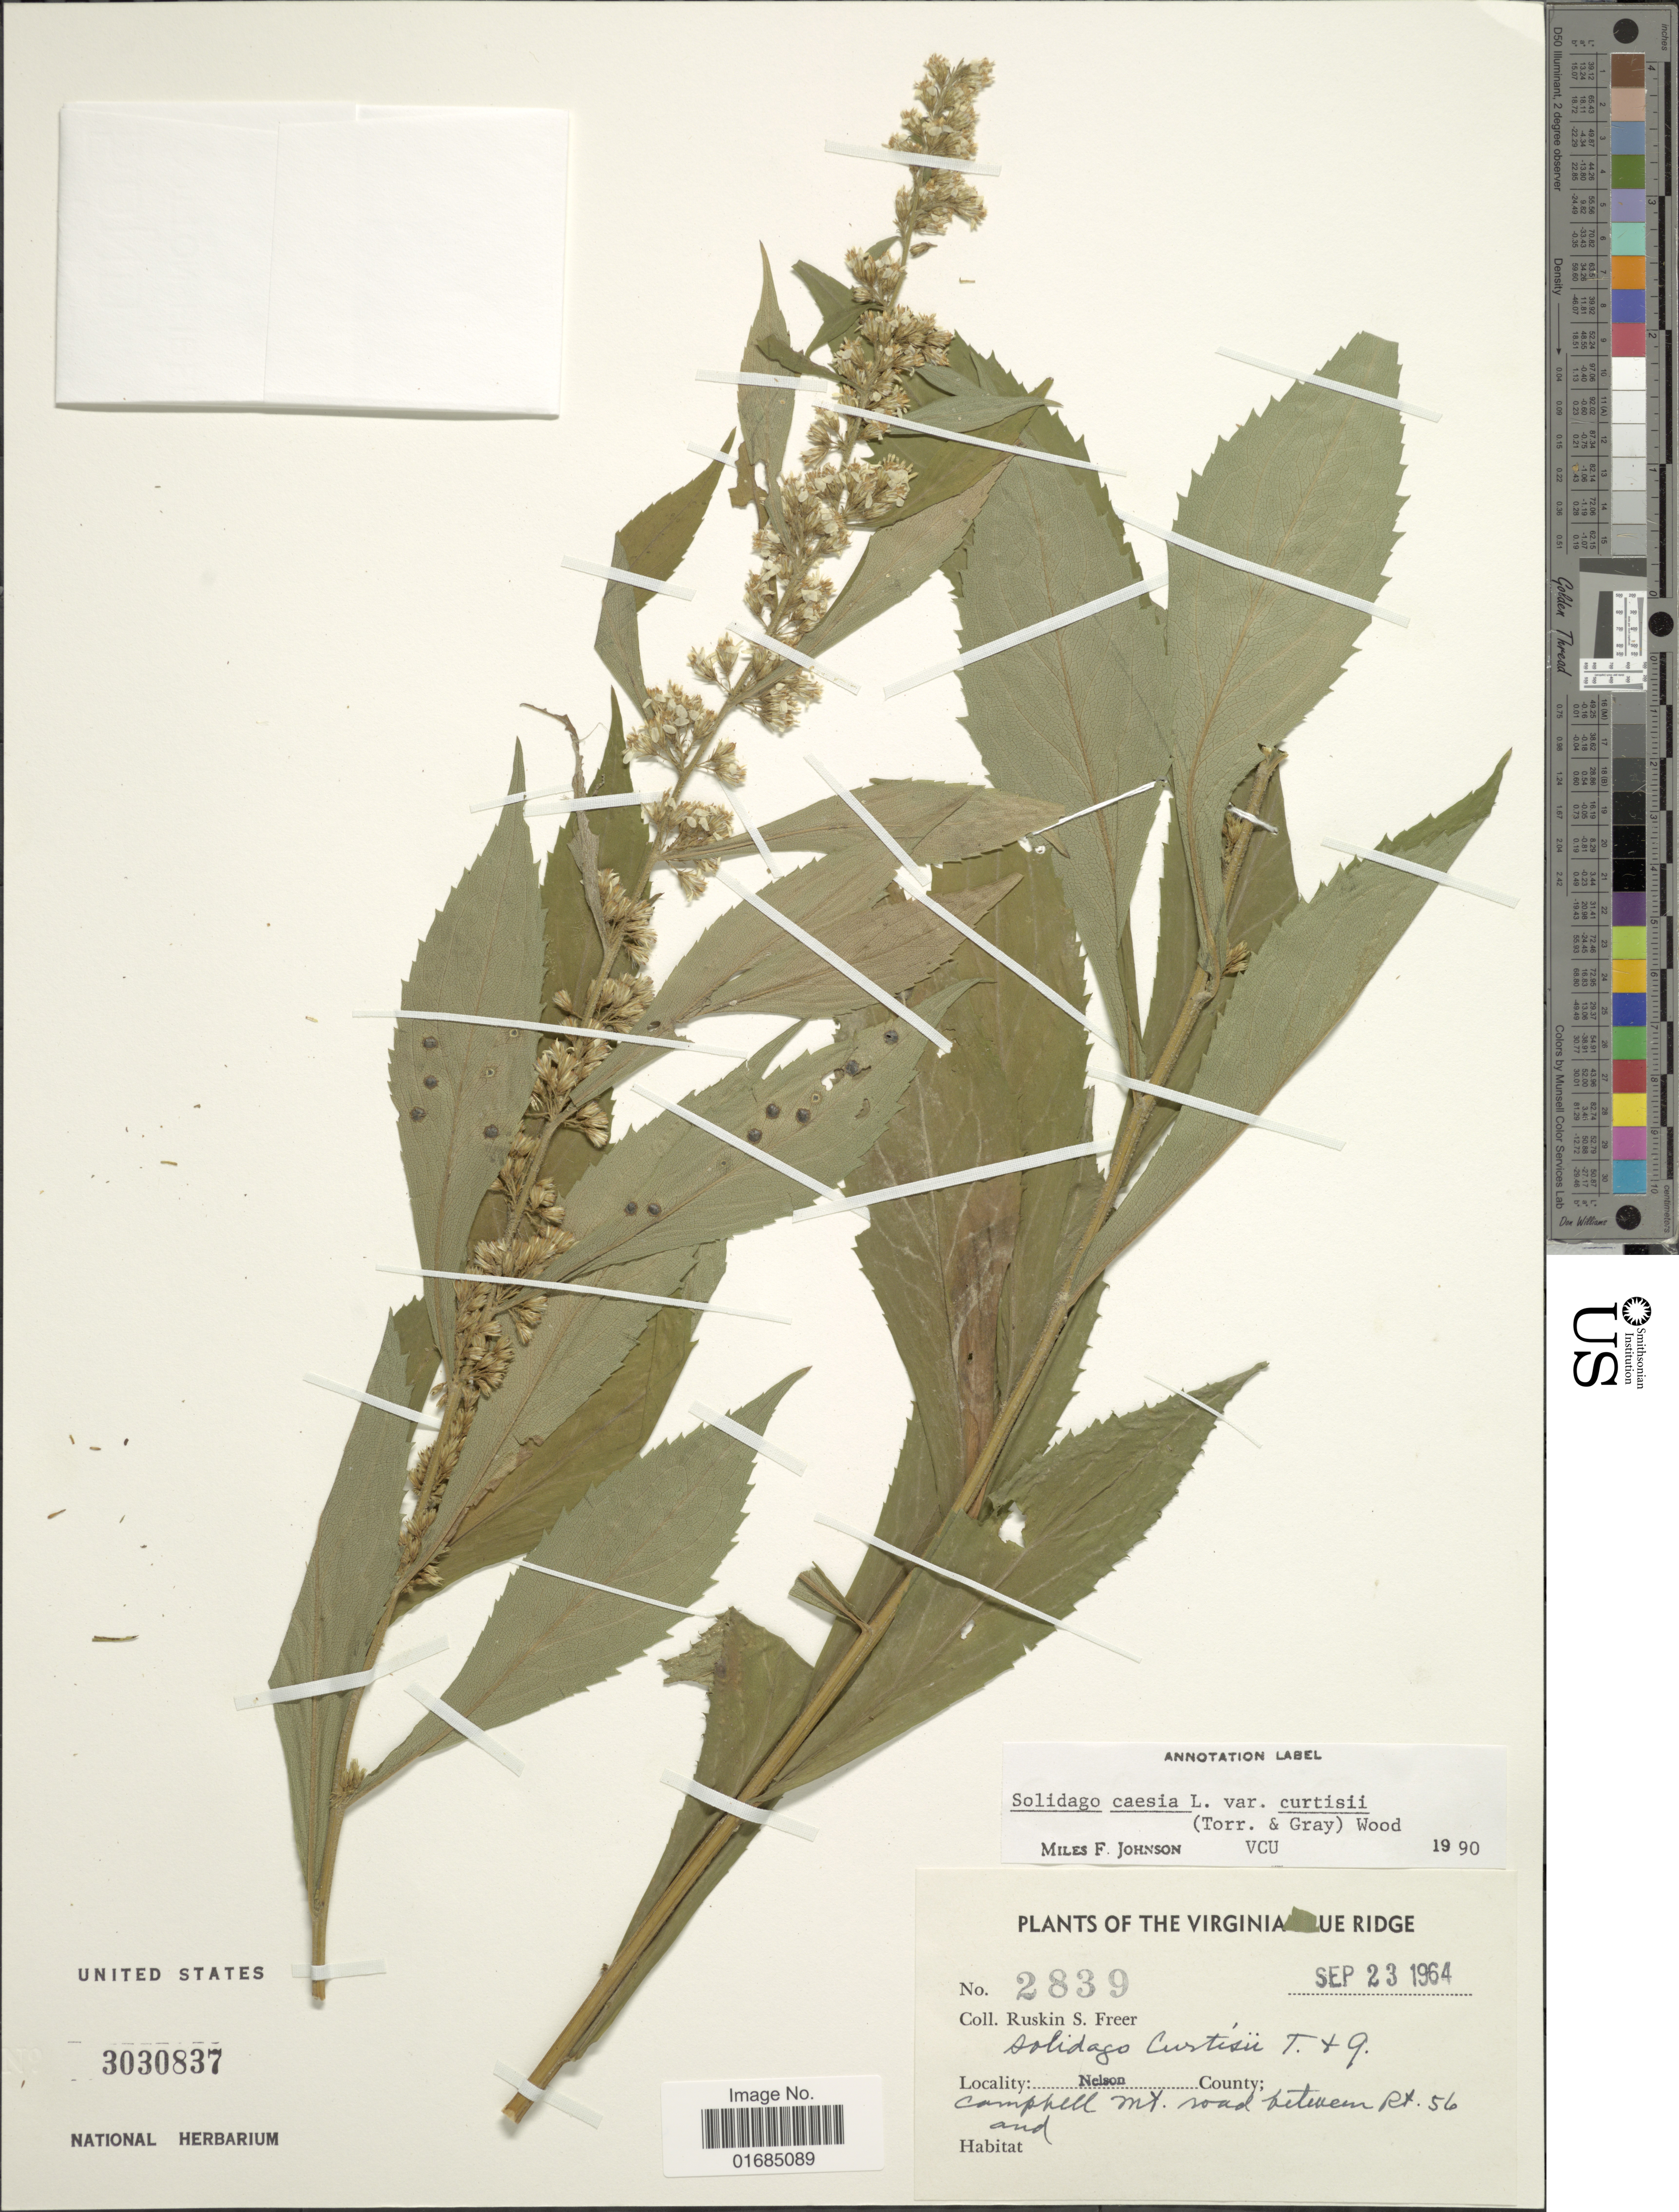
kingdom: Plantae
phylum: Tracheophyta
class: Magnoliopsida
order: Asterales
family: Asteraceae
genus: Solidago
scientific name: Solidago caesia var. curtisii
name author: (Torr. & A. Gray) C.E.S. Taylor & R.J. Taylor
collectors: R. Freer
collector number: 2839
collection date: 1964-09-23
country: United States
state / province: Virginia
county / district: Nelson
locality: Blue Ridge. Campell Mt. road between Rt. 56 and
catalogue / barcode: US 3030837